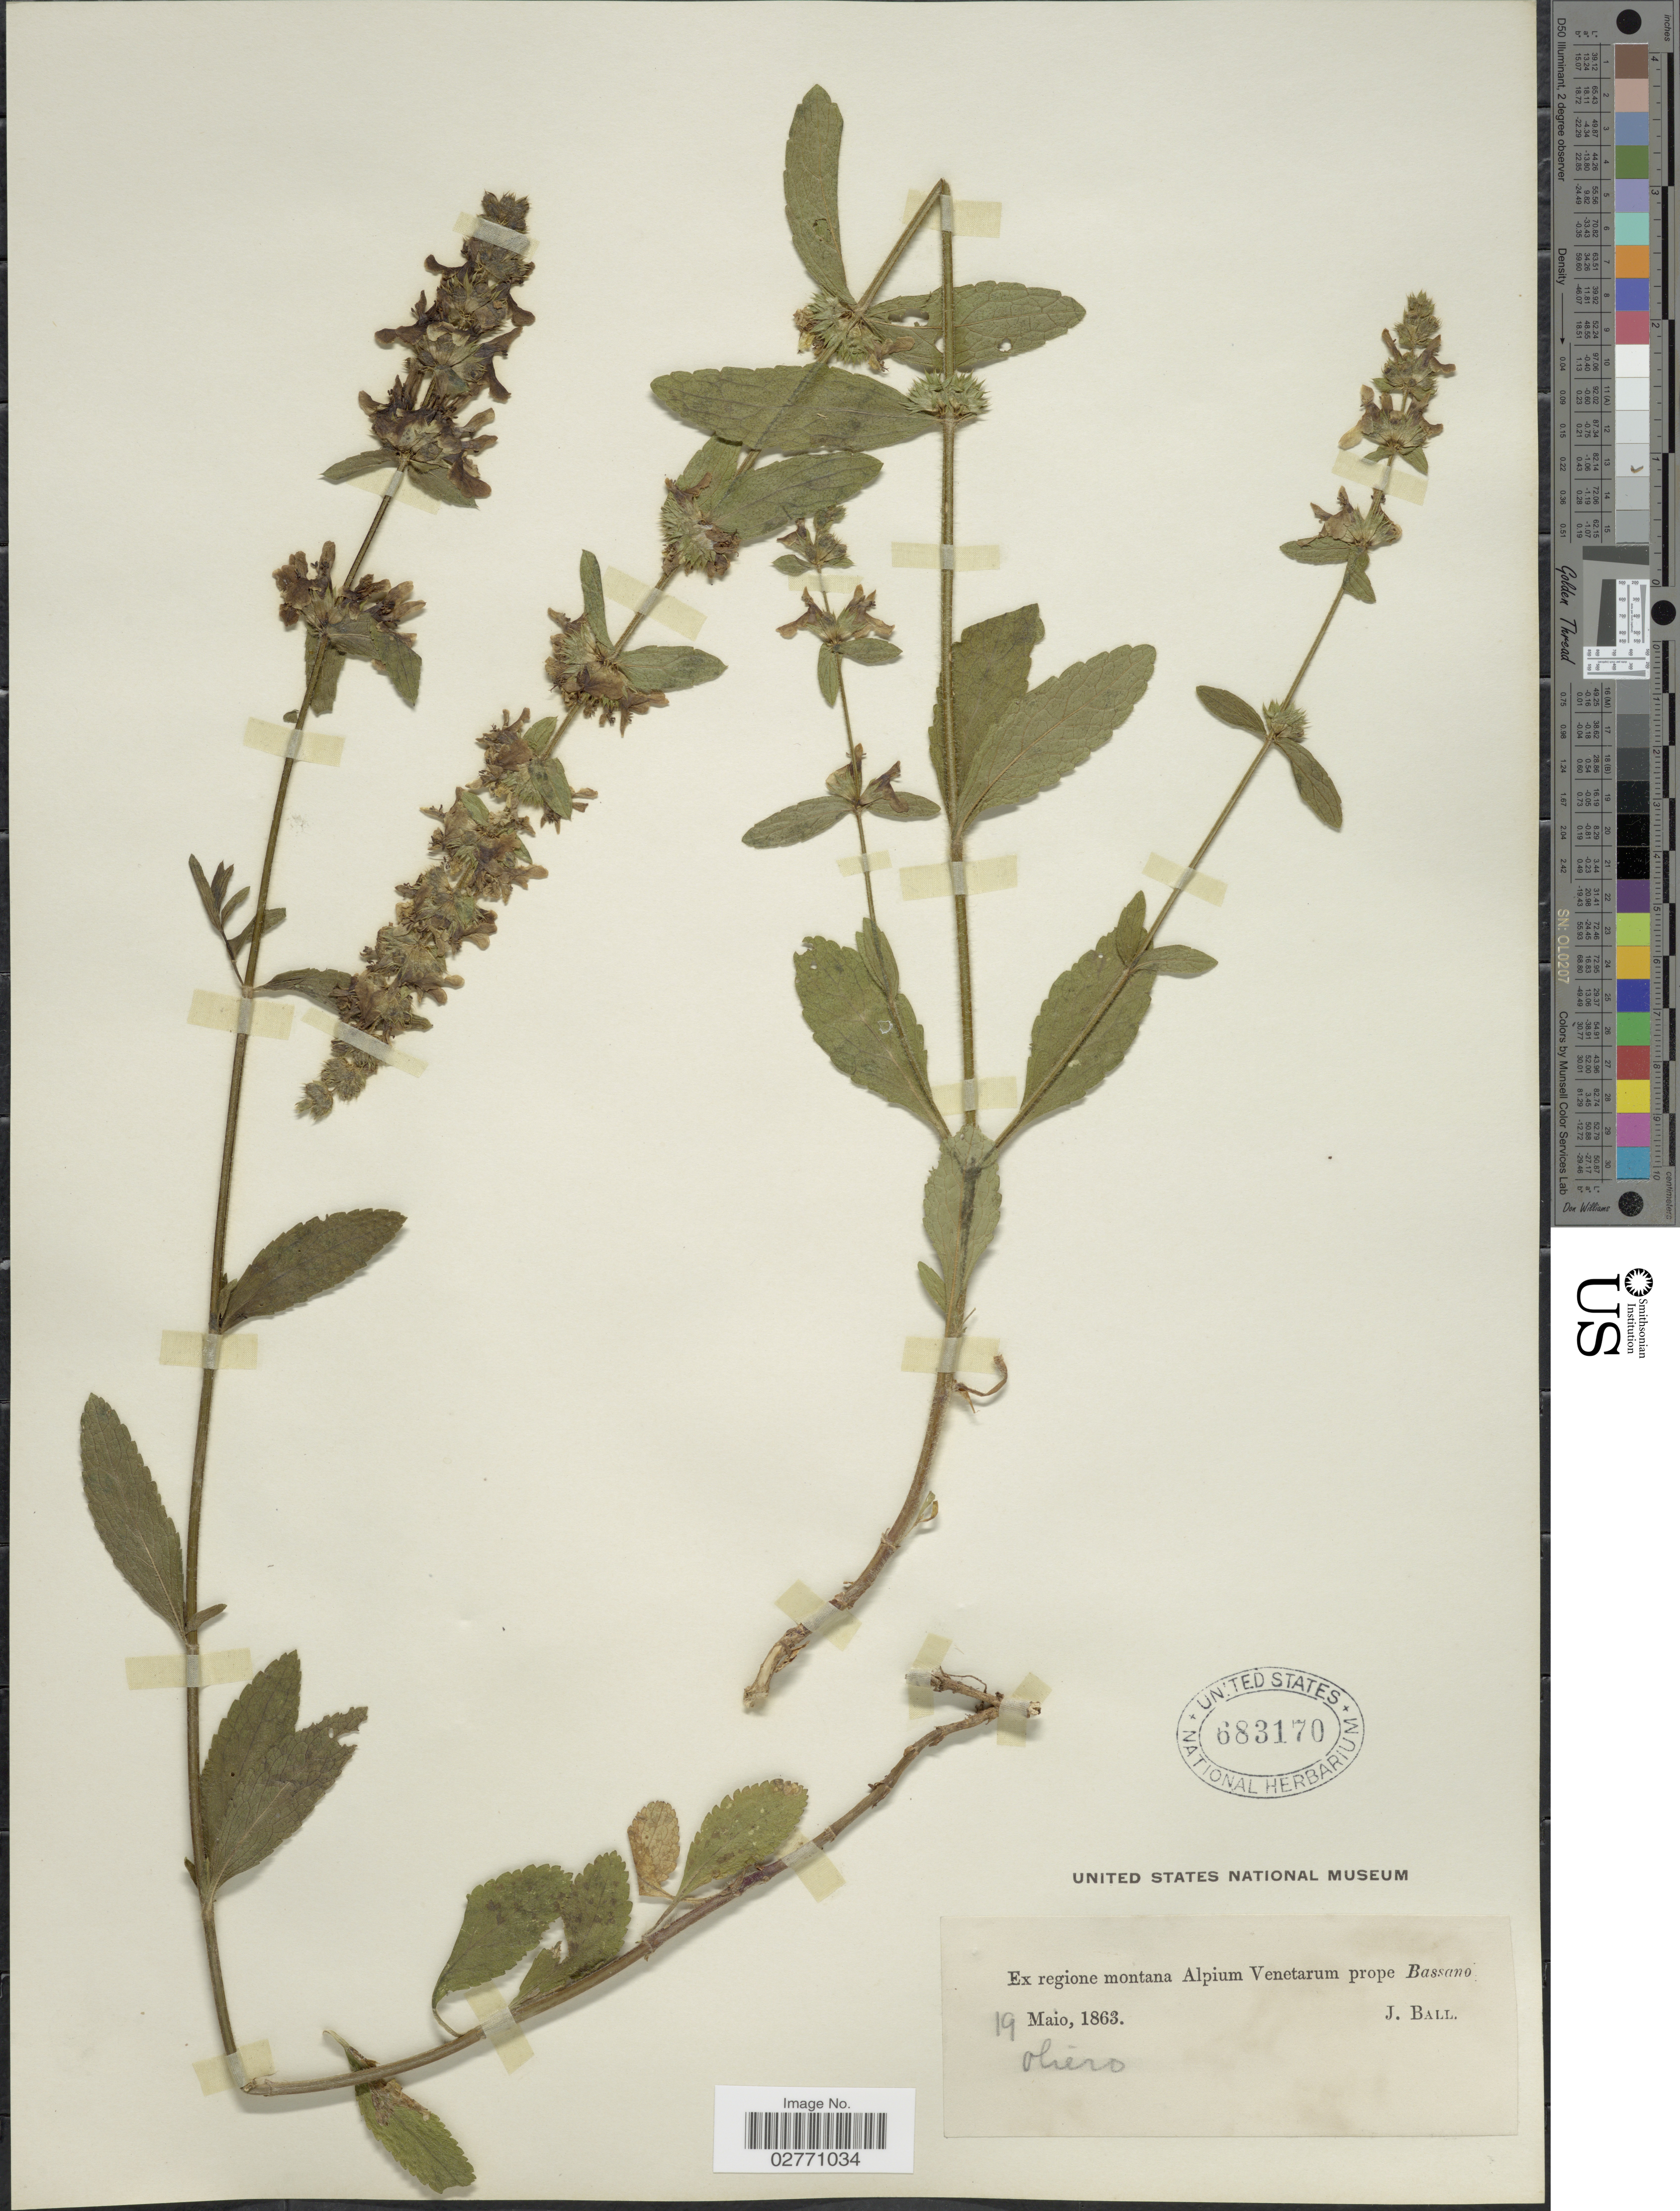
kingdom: Plantae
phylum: Tracheophyta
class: Magnoliopsida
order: Lamiales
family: Lamiaceae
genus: Sideritis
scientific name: Sideritis sp.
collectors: J. Ball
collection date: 1863-05-19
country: Italy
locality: Ex regione montana Alpium Venetarum prope Bassano.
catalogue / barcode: US 683170